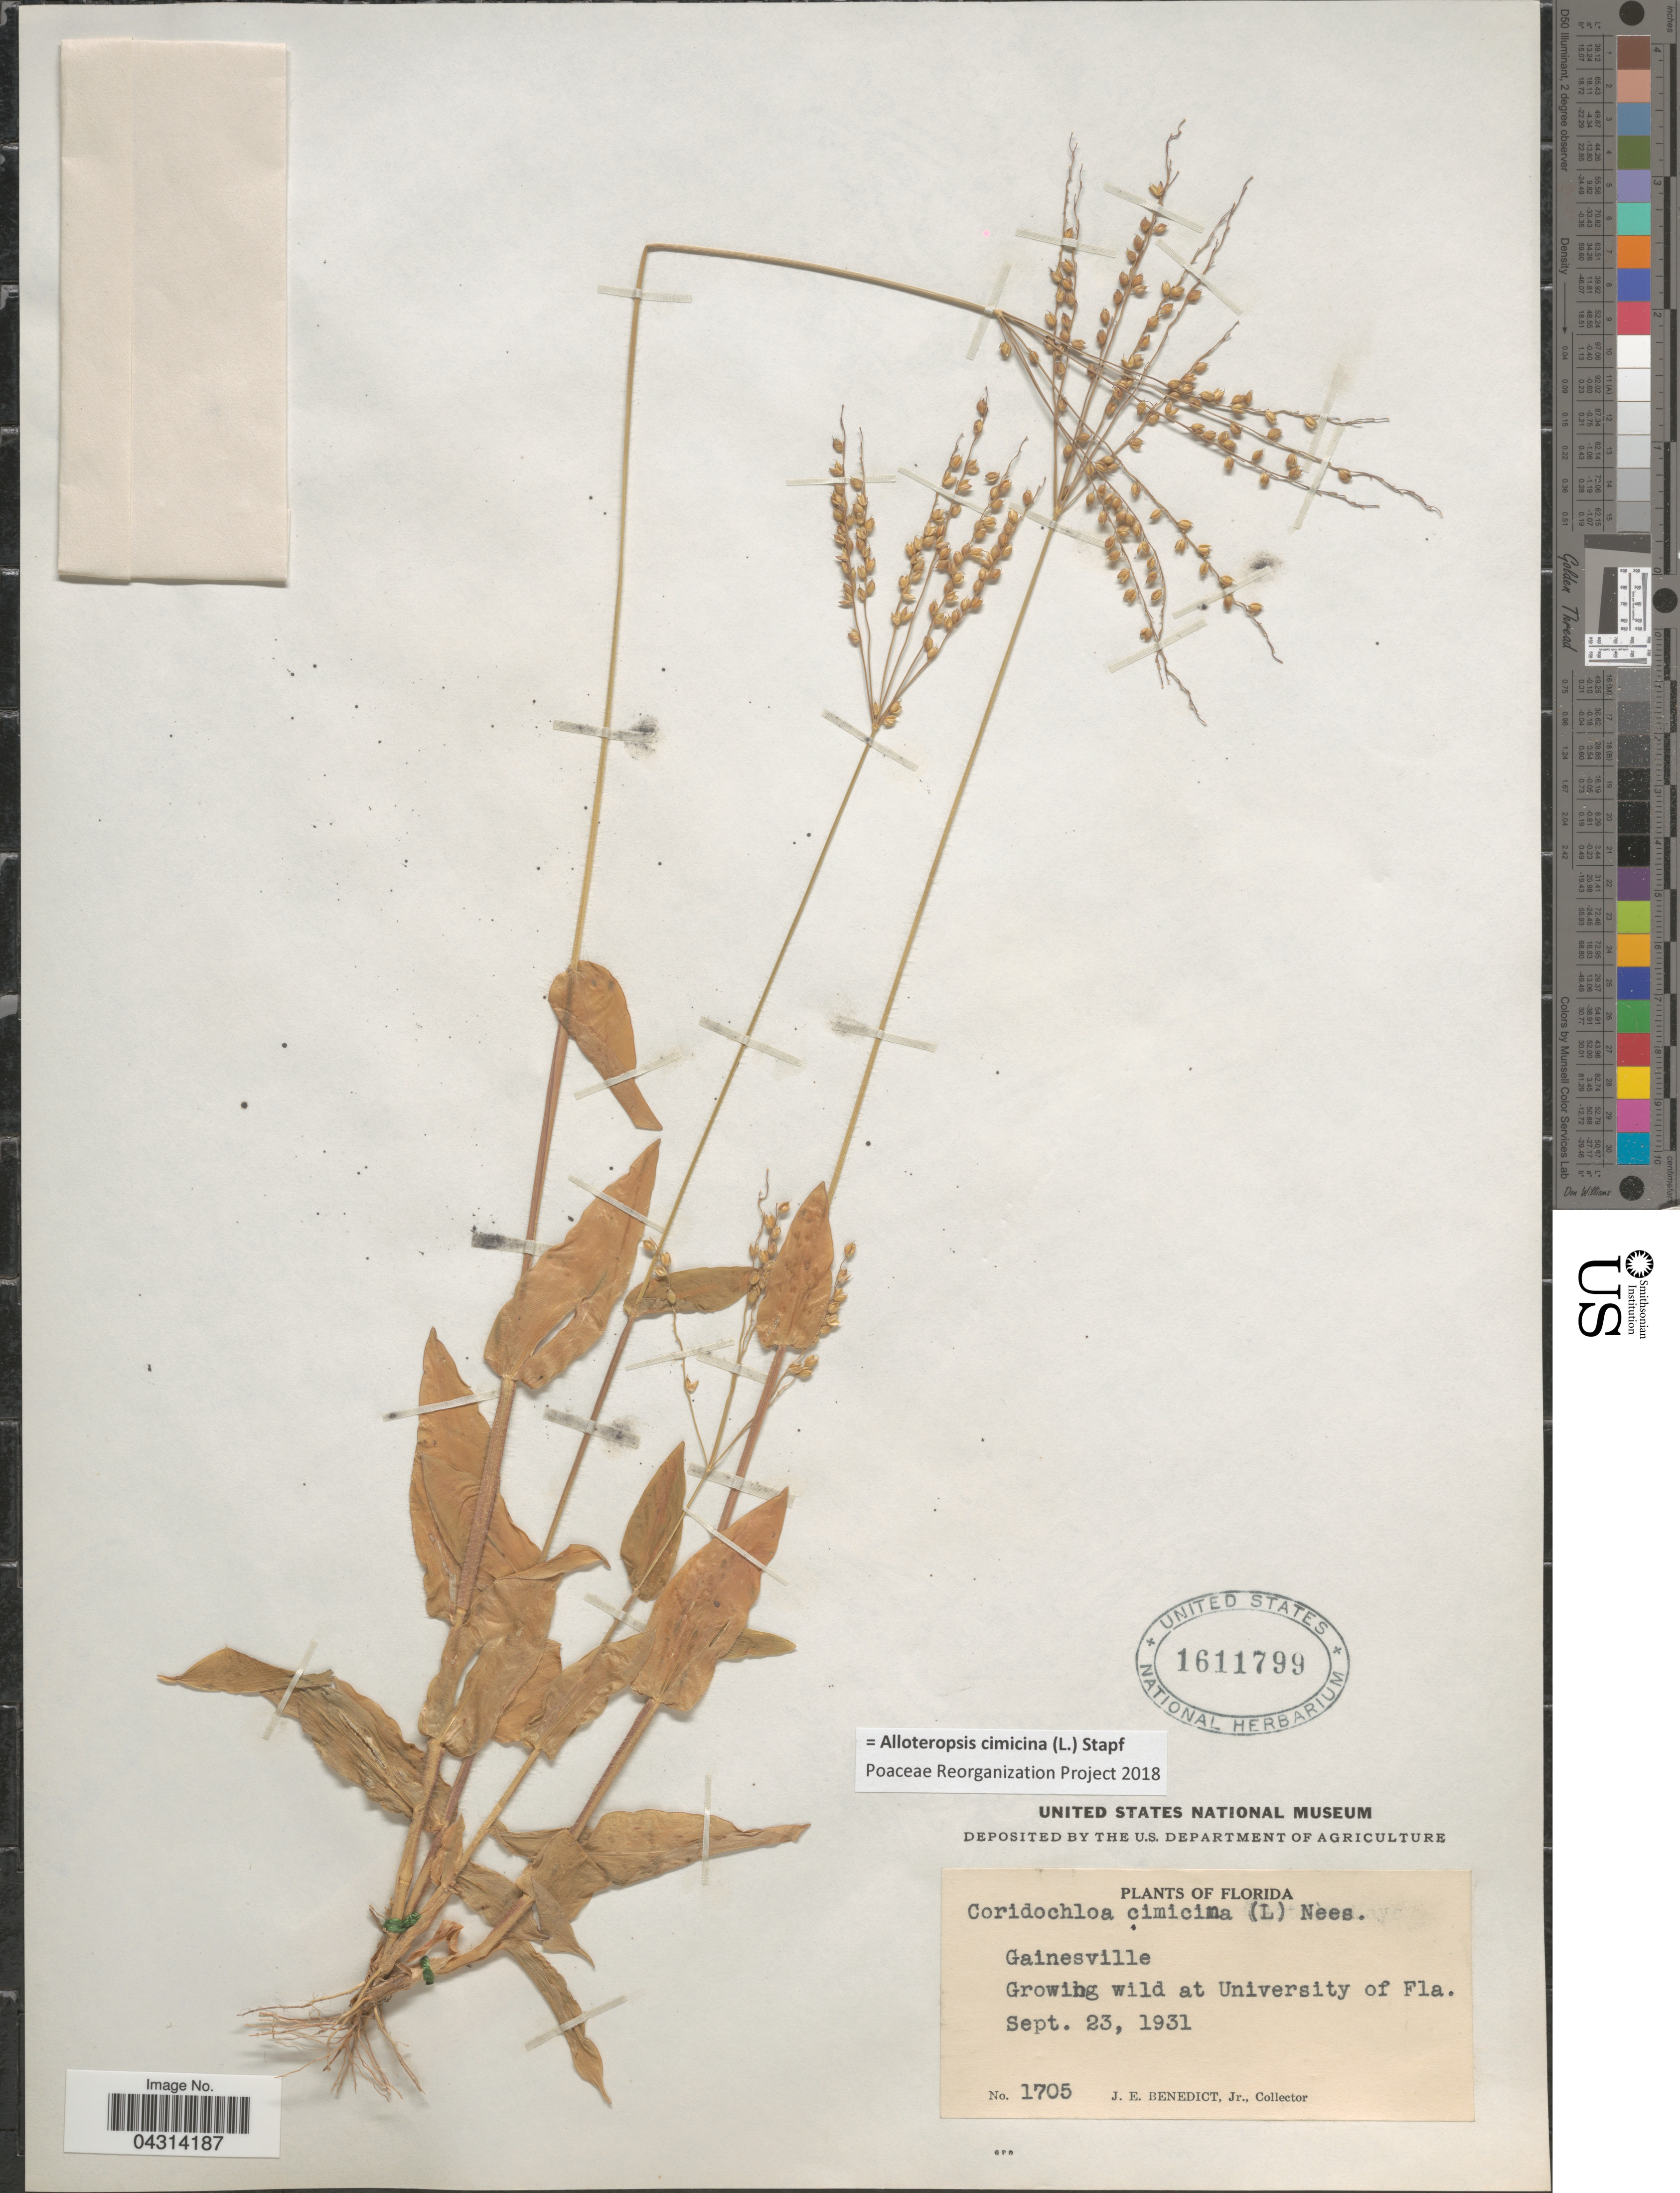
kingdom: Plantae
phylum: Tracheophyta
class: Liliopsida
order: Poales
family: Poaceae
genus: Alloteropsis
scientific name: Alloteropsis cimicina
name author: (L.) Stapf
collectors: J. Benedict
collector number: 1705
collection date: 1931-09-23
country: United States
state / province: Florida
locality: Gainesville. At University of Fla.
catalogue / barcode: US 1611799